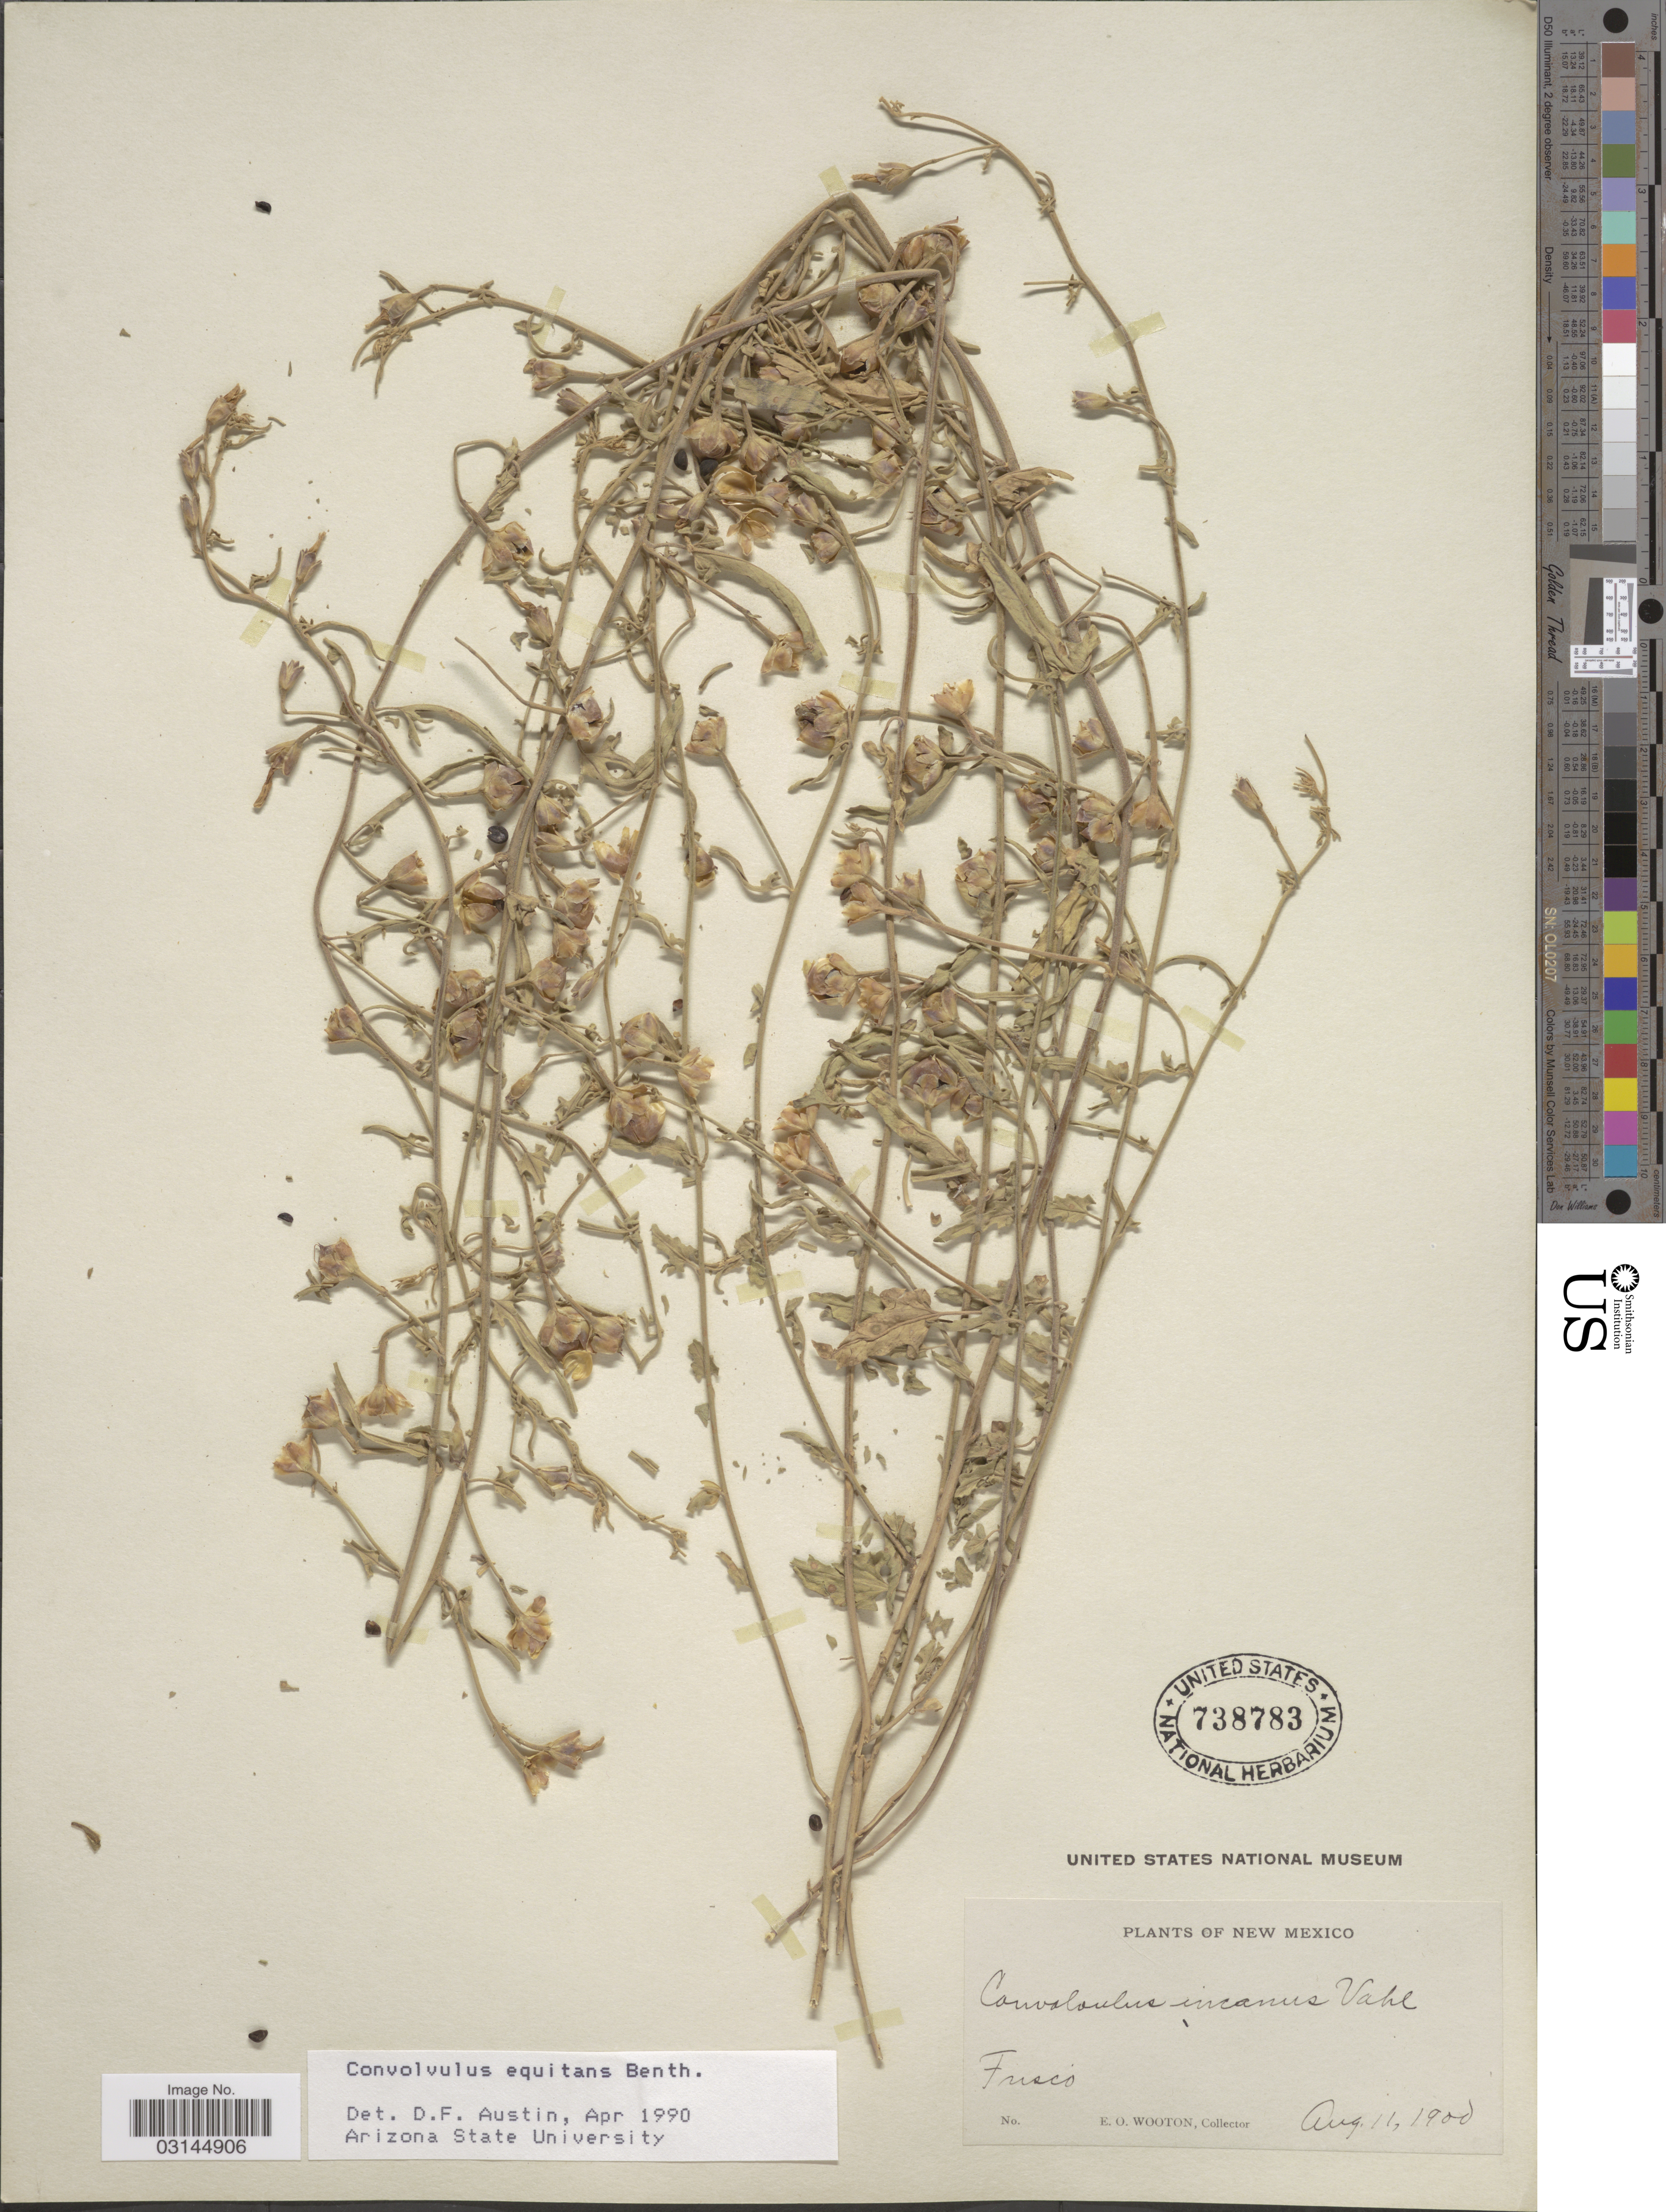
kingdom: Plantae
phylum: Tracheophyta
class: Magnoliopsida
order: Solanales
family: Convolvulaceae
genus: Convolvulus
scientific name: Convolvulus equitans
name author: Benth.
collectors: E. O. Wooton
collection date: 1900-08-11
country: United States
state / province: New Mexico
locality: Fresco.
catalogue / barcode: US 738783